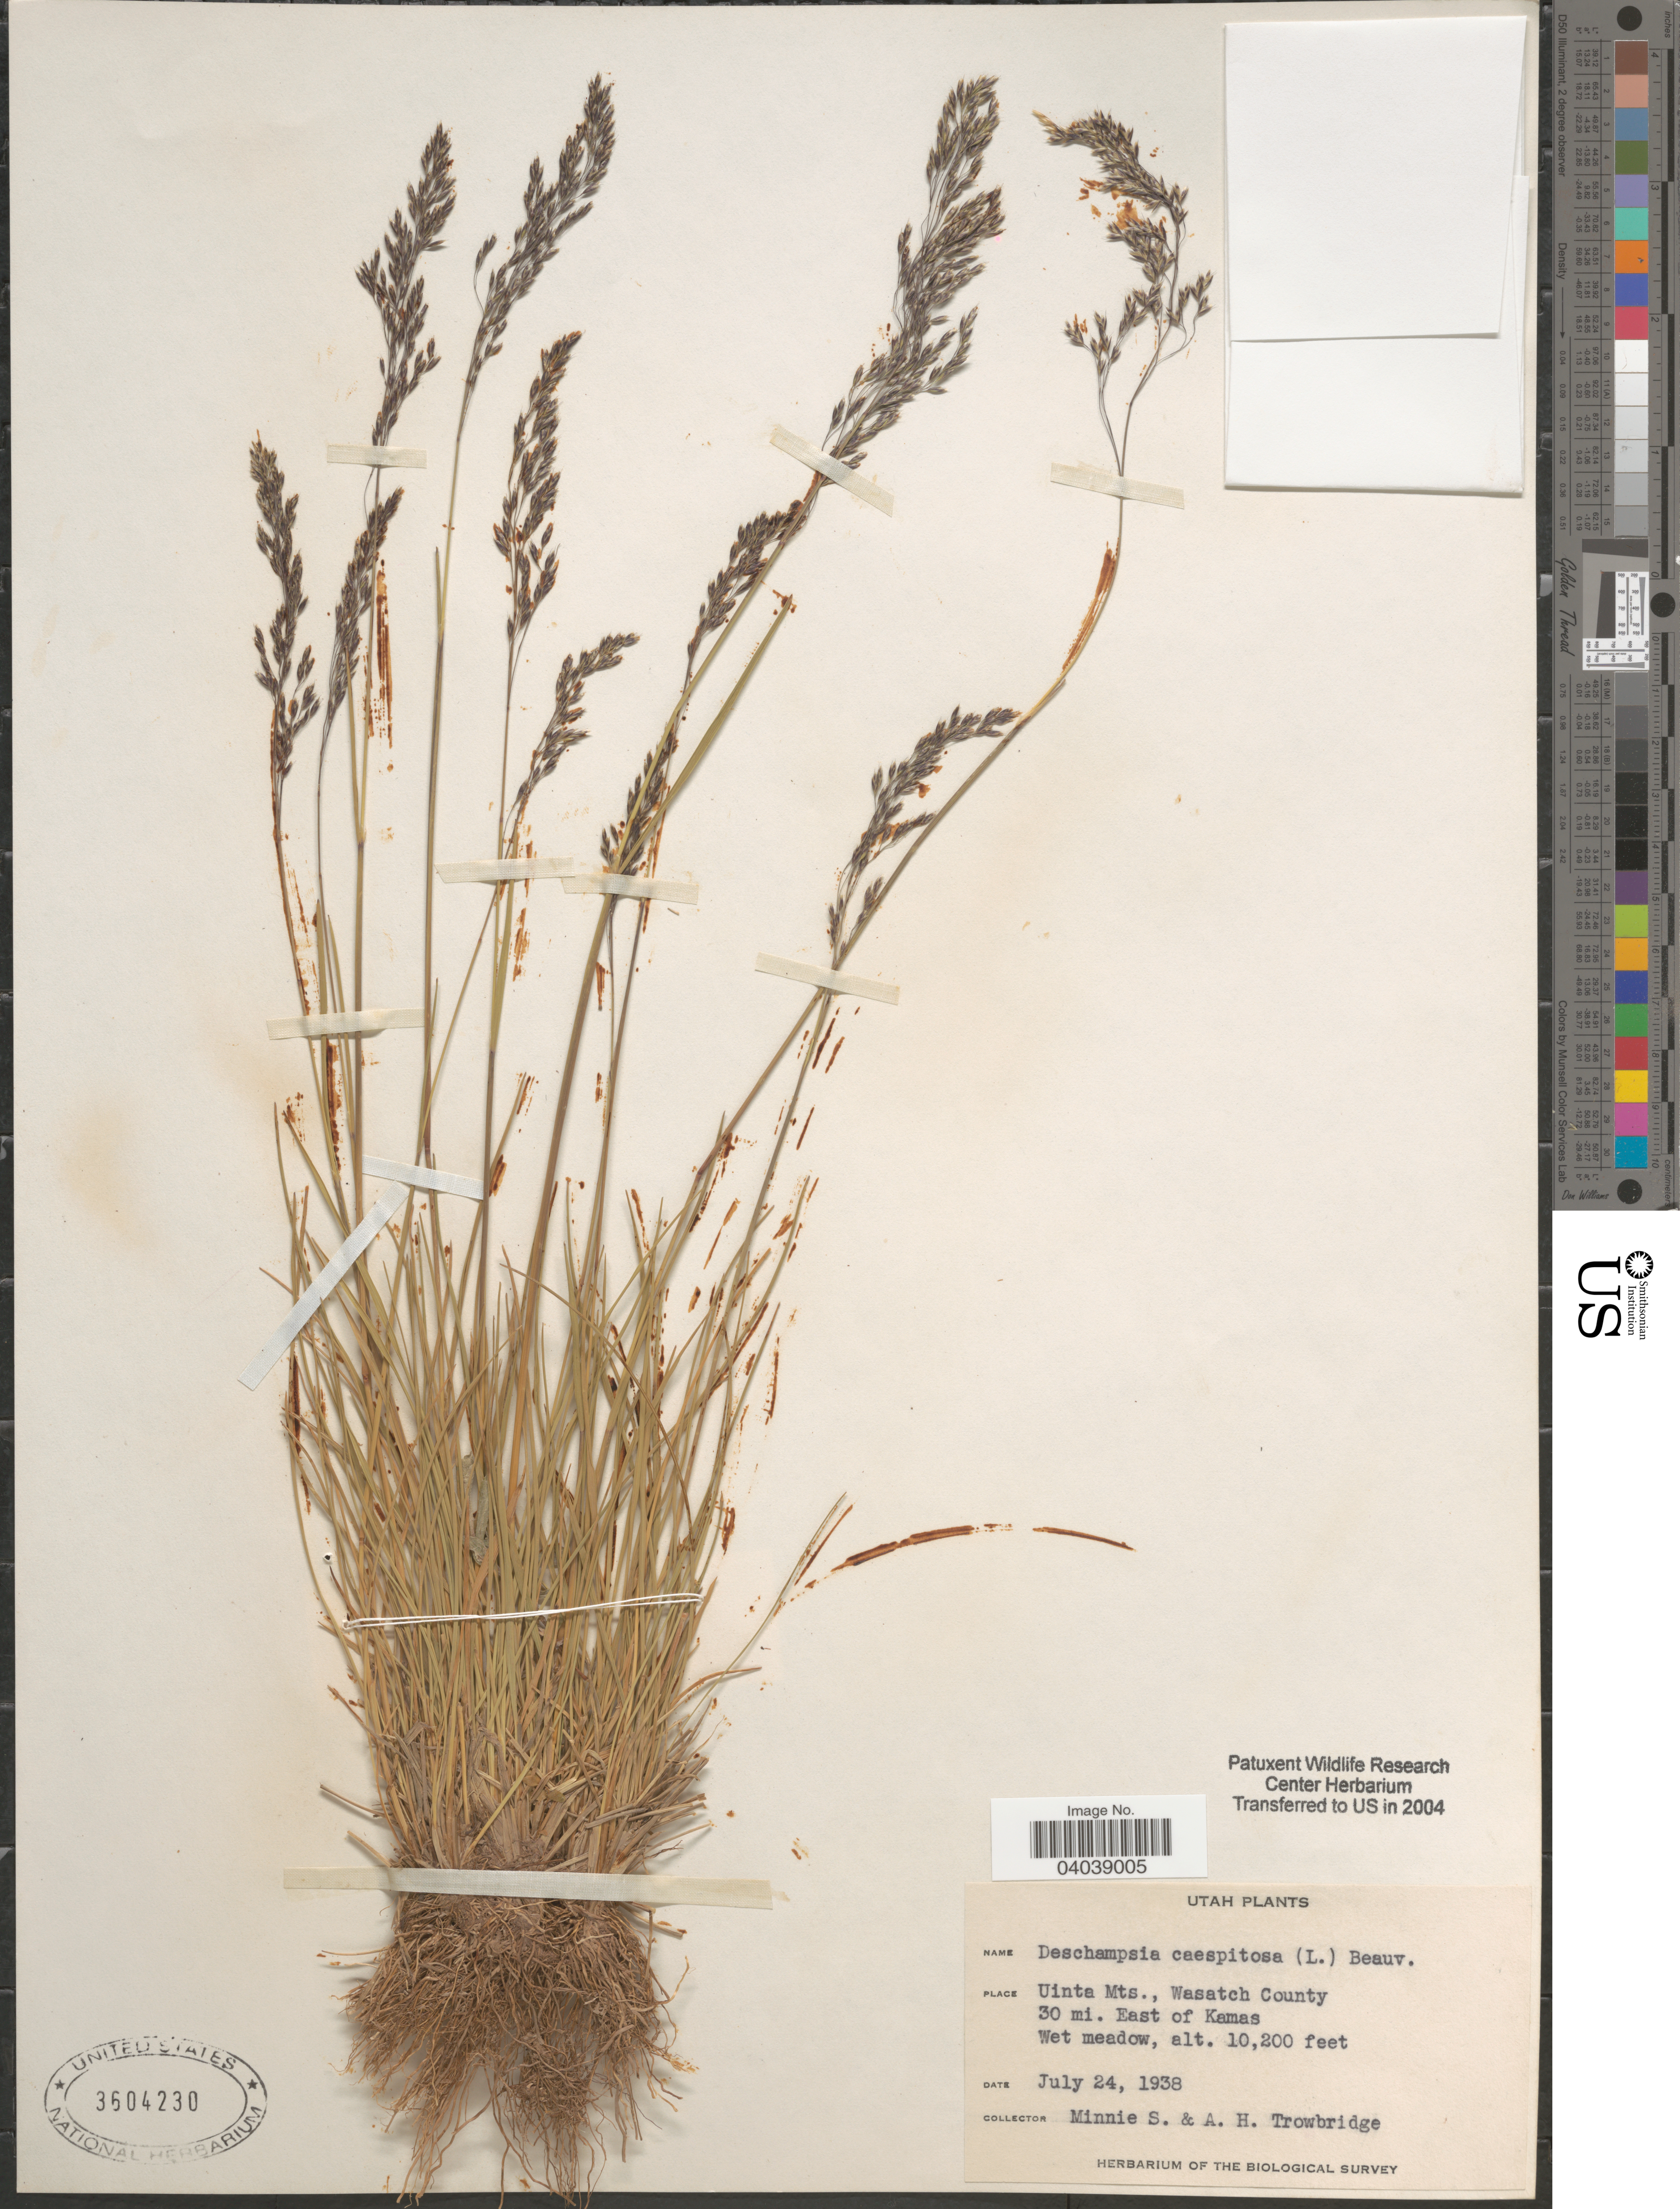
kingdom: Plantae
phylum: Tracheophyta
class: Liliopsida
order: Poales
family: Poaceae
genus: Deschampsia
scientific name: Deschampsia cespitosa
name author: (L.) P. Beauv.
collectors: M. Trowbridge & A. H. Trowbridge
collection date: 1938-07-24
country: United States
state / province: Utah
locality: Uinta Mts., Wasatch County 30 mi. East of Kamas.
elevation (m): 3109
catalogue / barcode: US 3604230